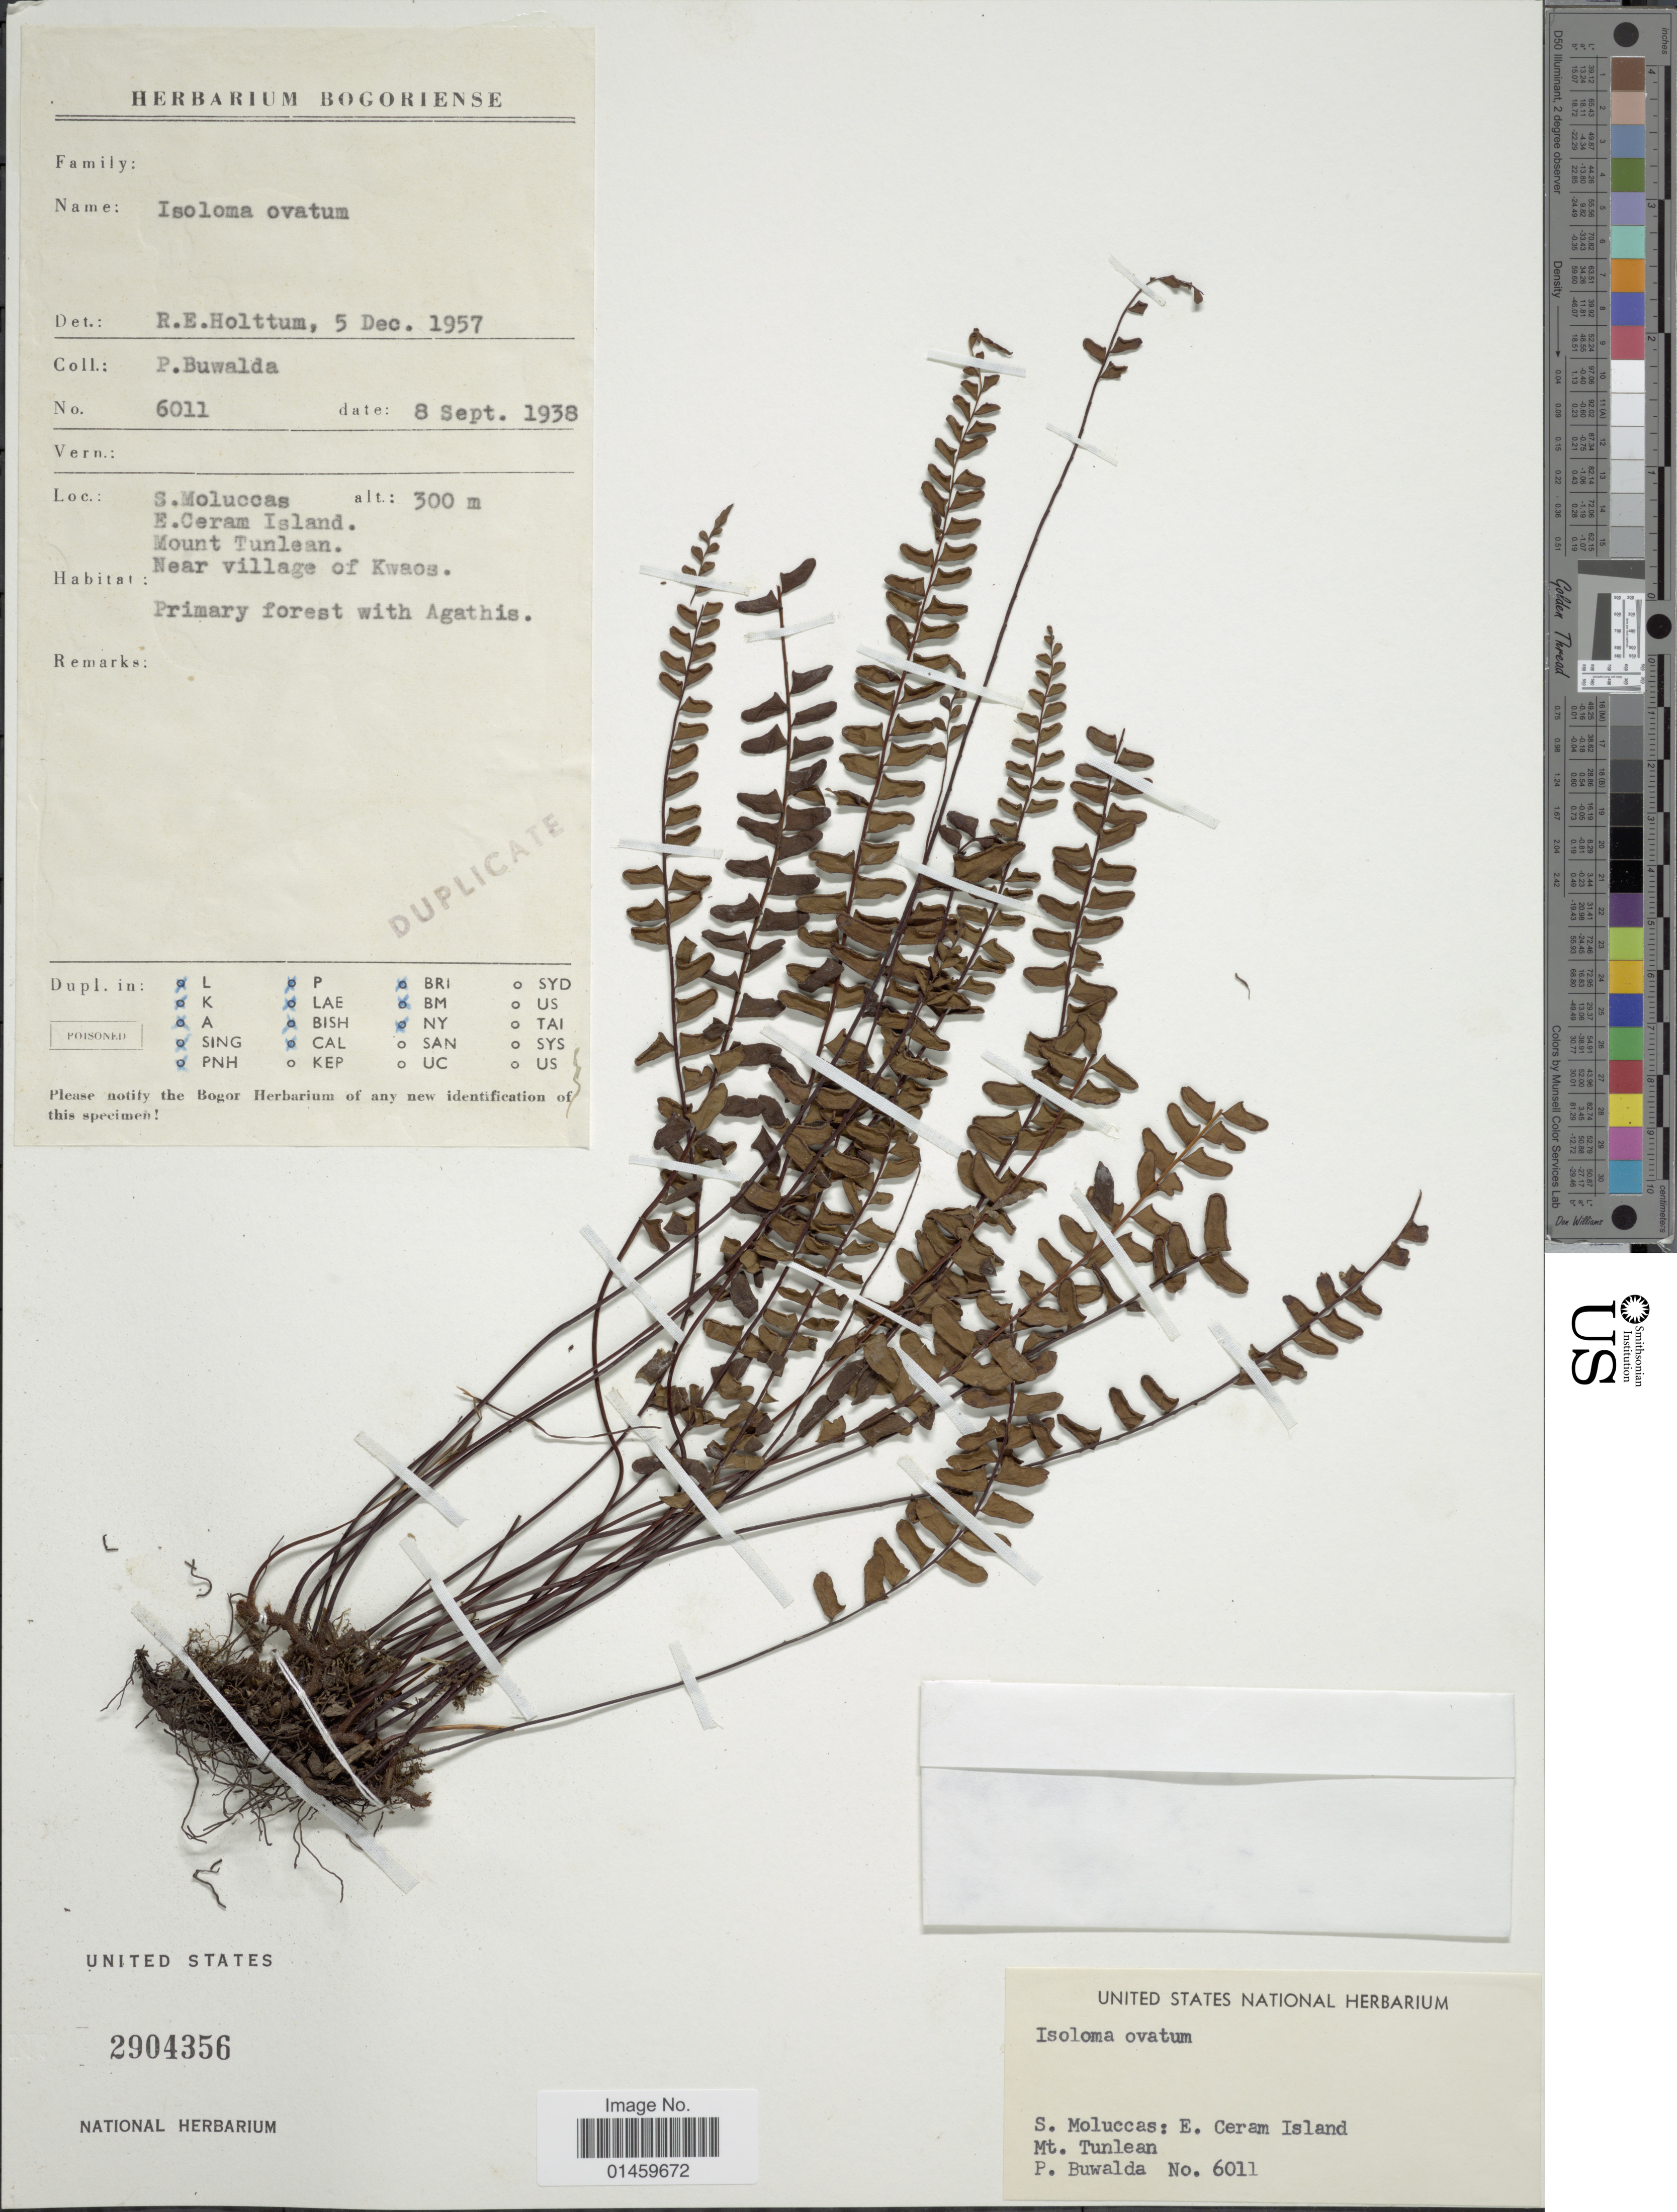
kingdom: Plantae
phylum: Tracheophyta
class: Polypodiopsida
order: Polypodiales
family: Lindsaeaceae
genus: Lindsaea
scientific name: Lindsaea ovata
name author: J. Sm.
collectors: P. Buwalda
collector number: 6011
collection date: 1938-09-08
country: Indonesia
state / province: Maluku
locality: S. Moluccas: E. Ceram Island. Mt. Tunlean. Near village of Kwaos.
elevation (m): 300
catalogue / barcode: US 2904356